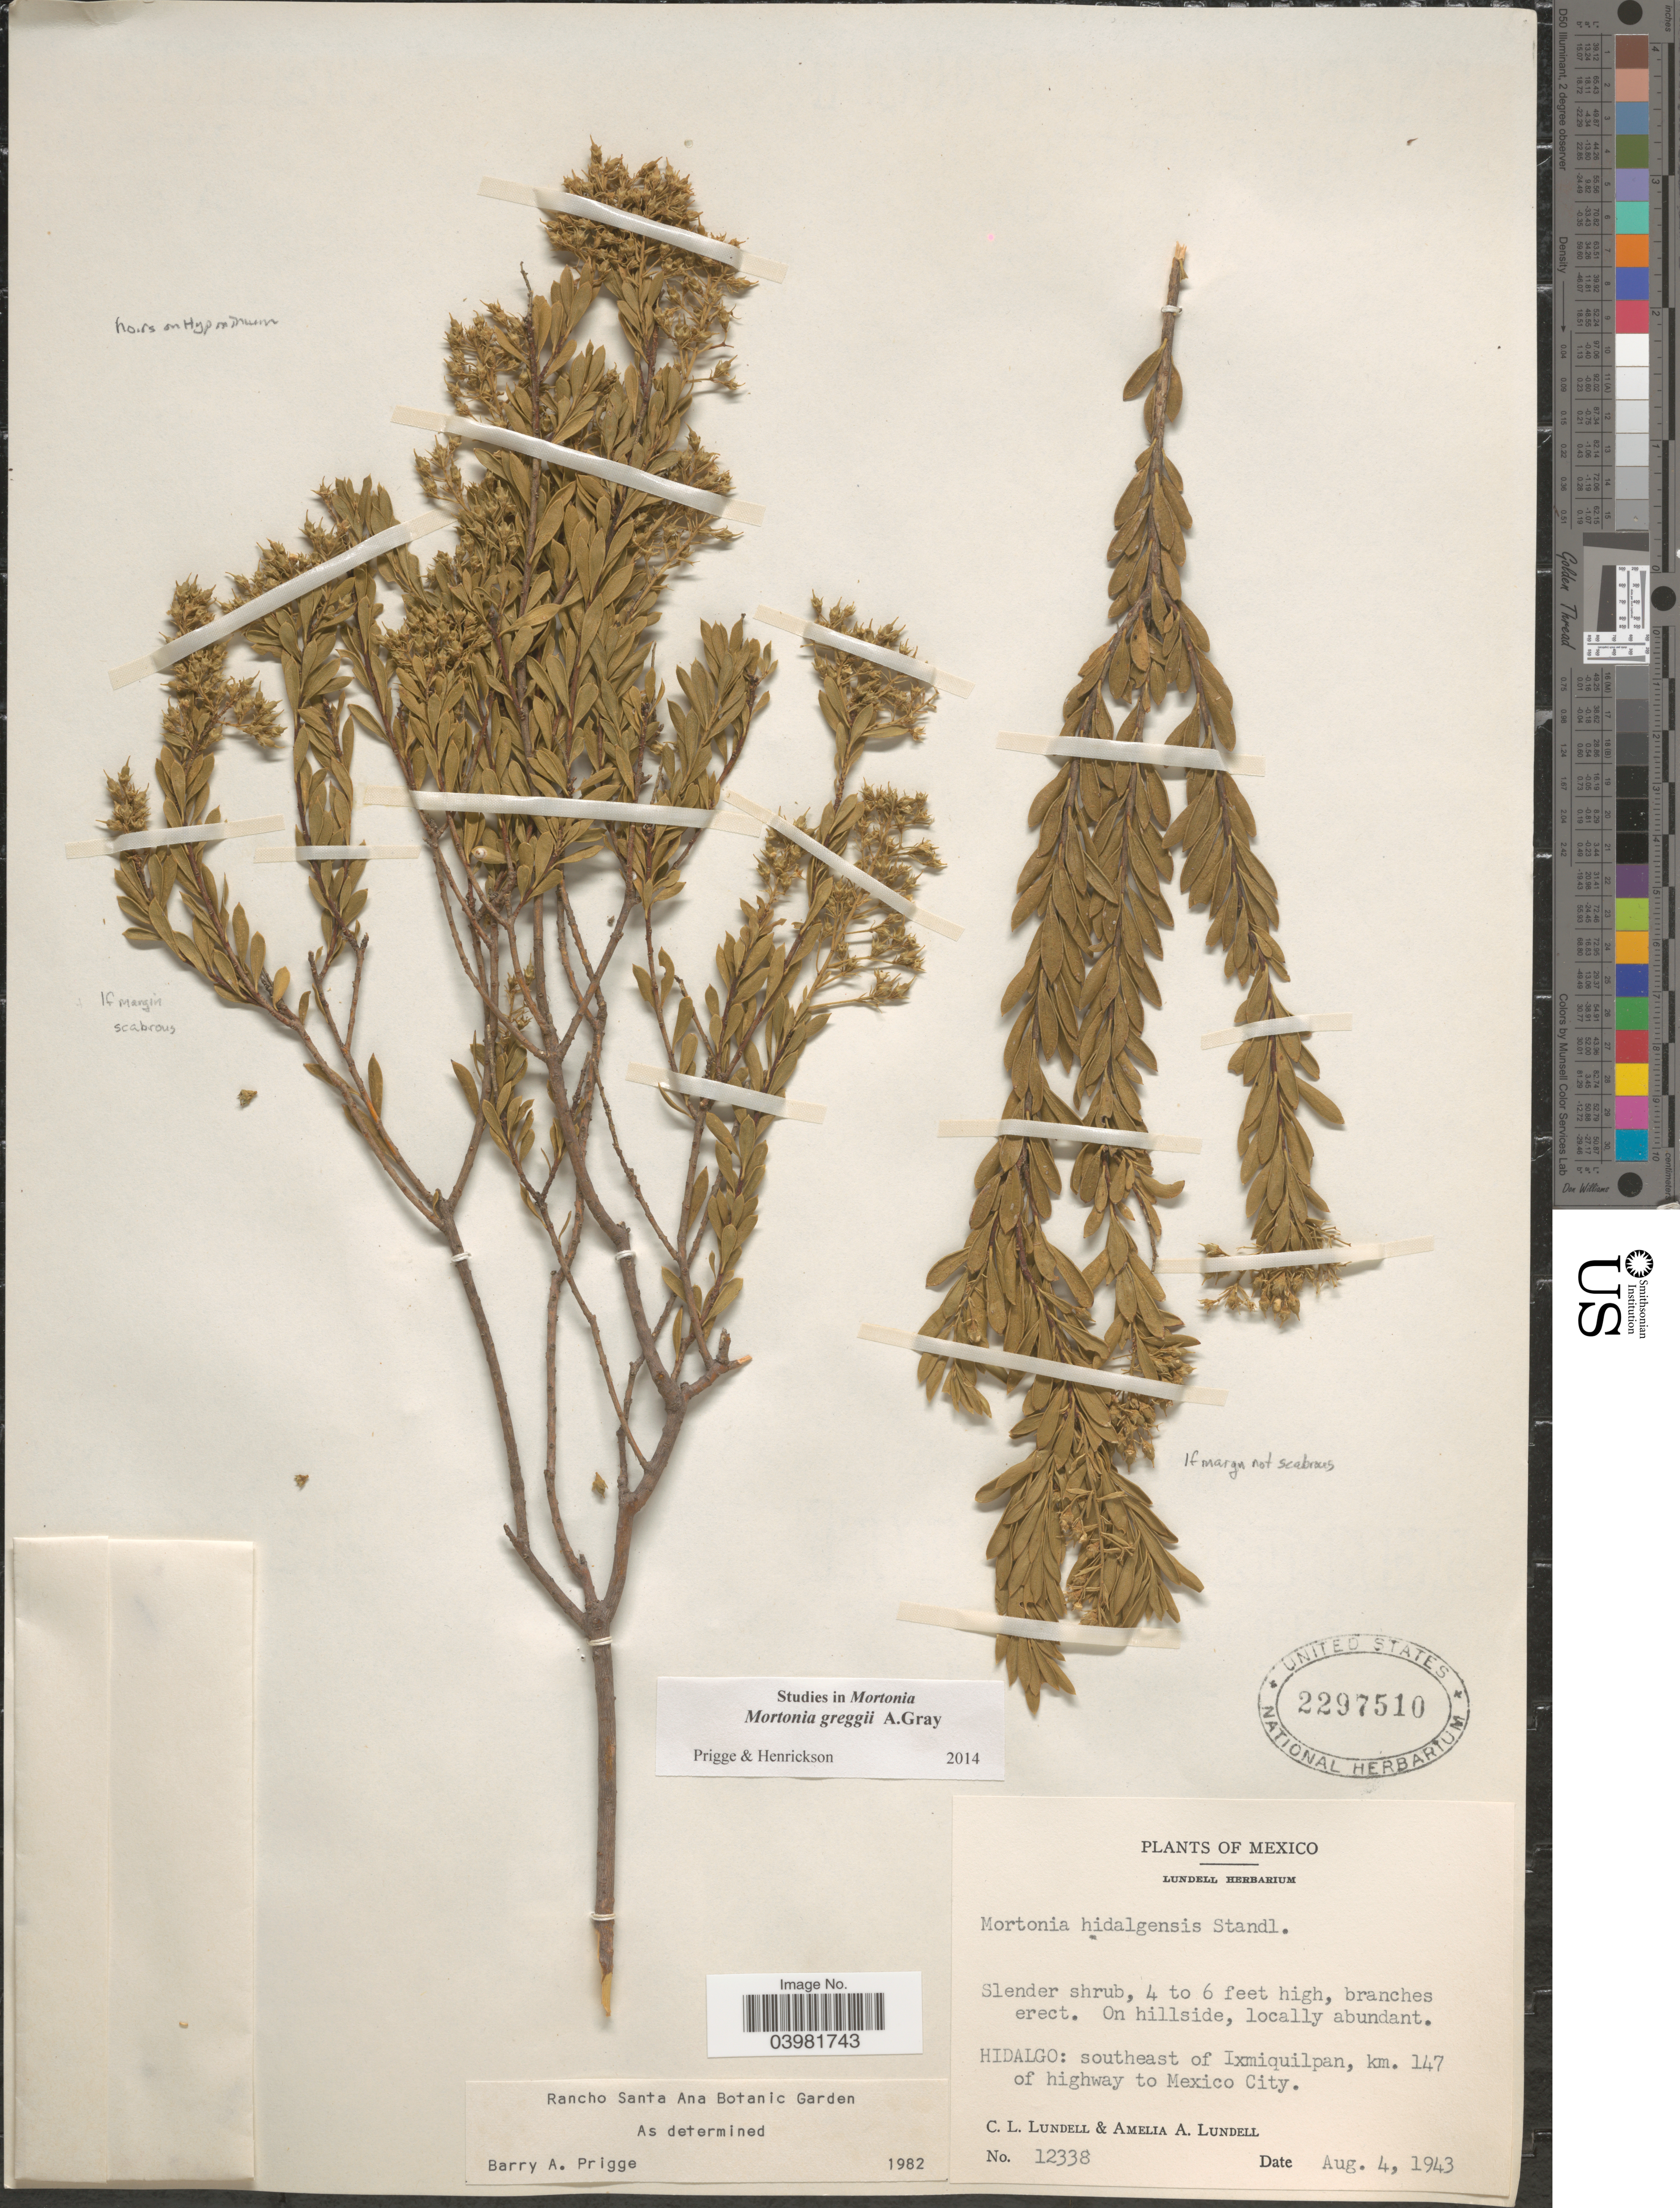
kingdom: Plantae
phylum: Tracheophyta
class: Magnoliopsida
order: Celastrales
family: Celastraceae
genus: Mortonia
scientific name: Mortonia greggii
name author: A. Gray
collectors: C. L. Lundell & A. A. Lundell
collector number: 12338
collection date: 1943-08-04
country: Mexico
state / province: Hidalgo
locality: Southeast of Ixmiquilpan, km. 147 of highway to Mexico City.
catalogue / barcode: US 2297510